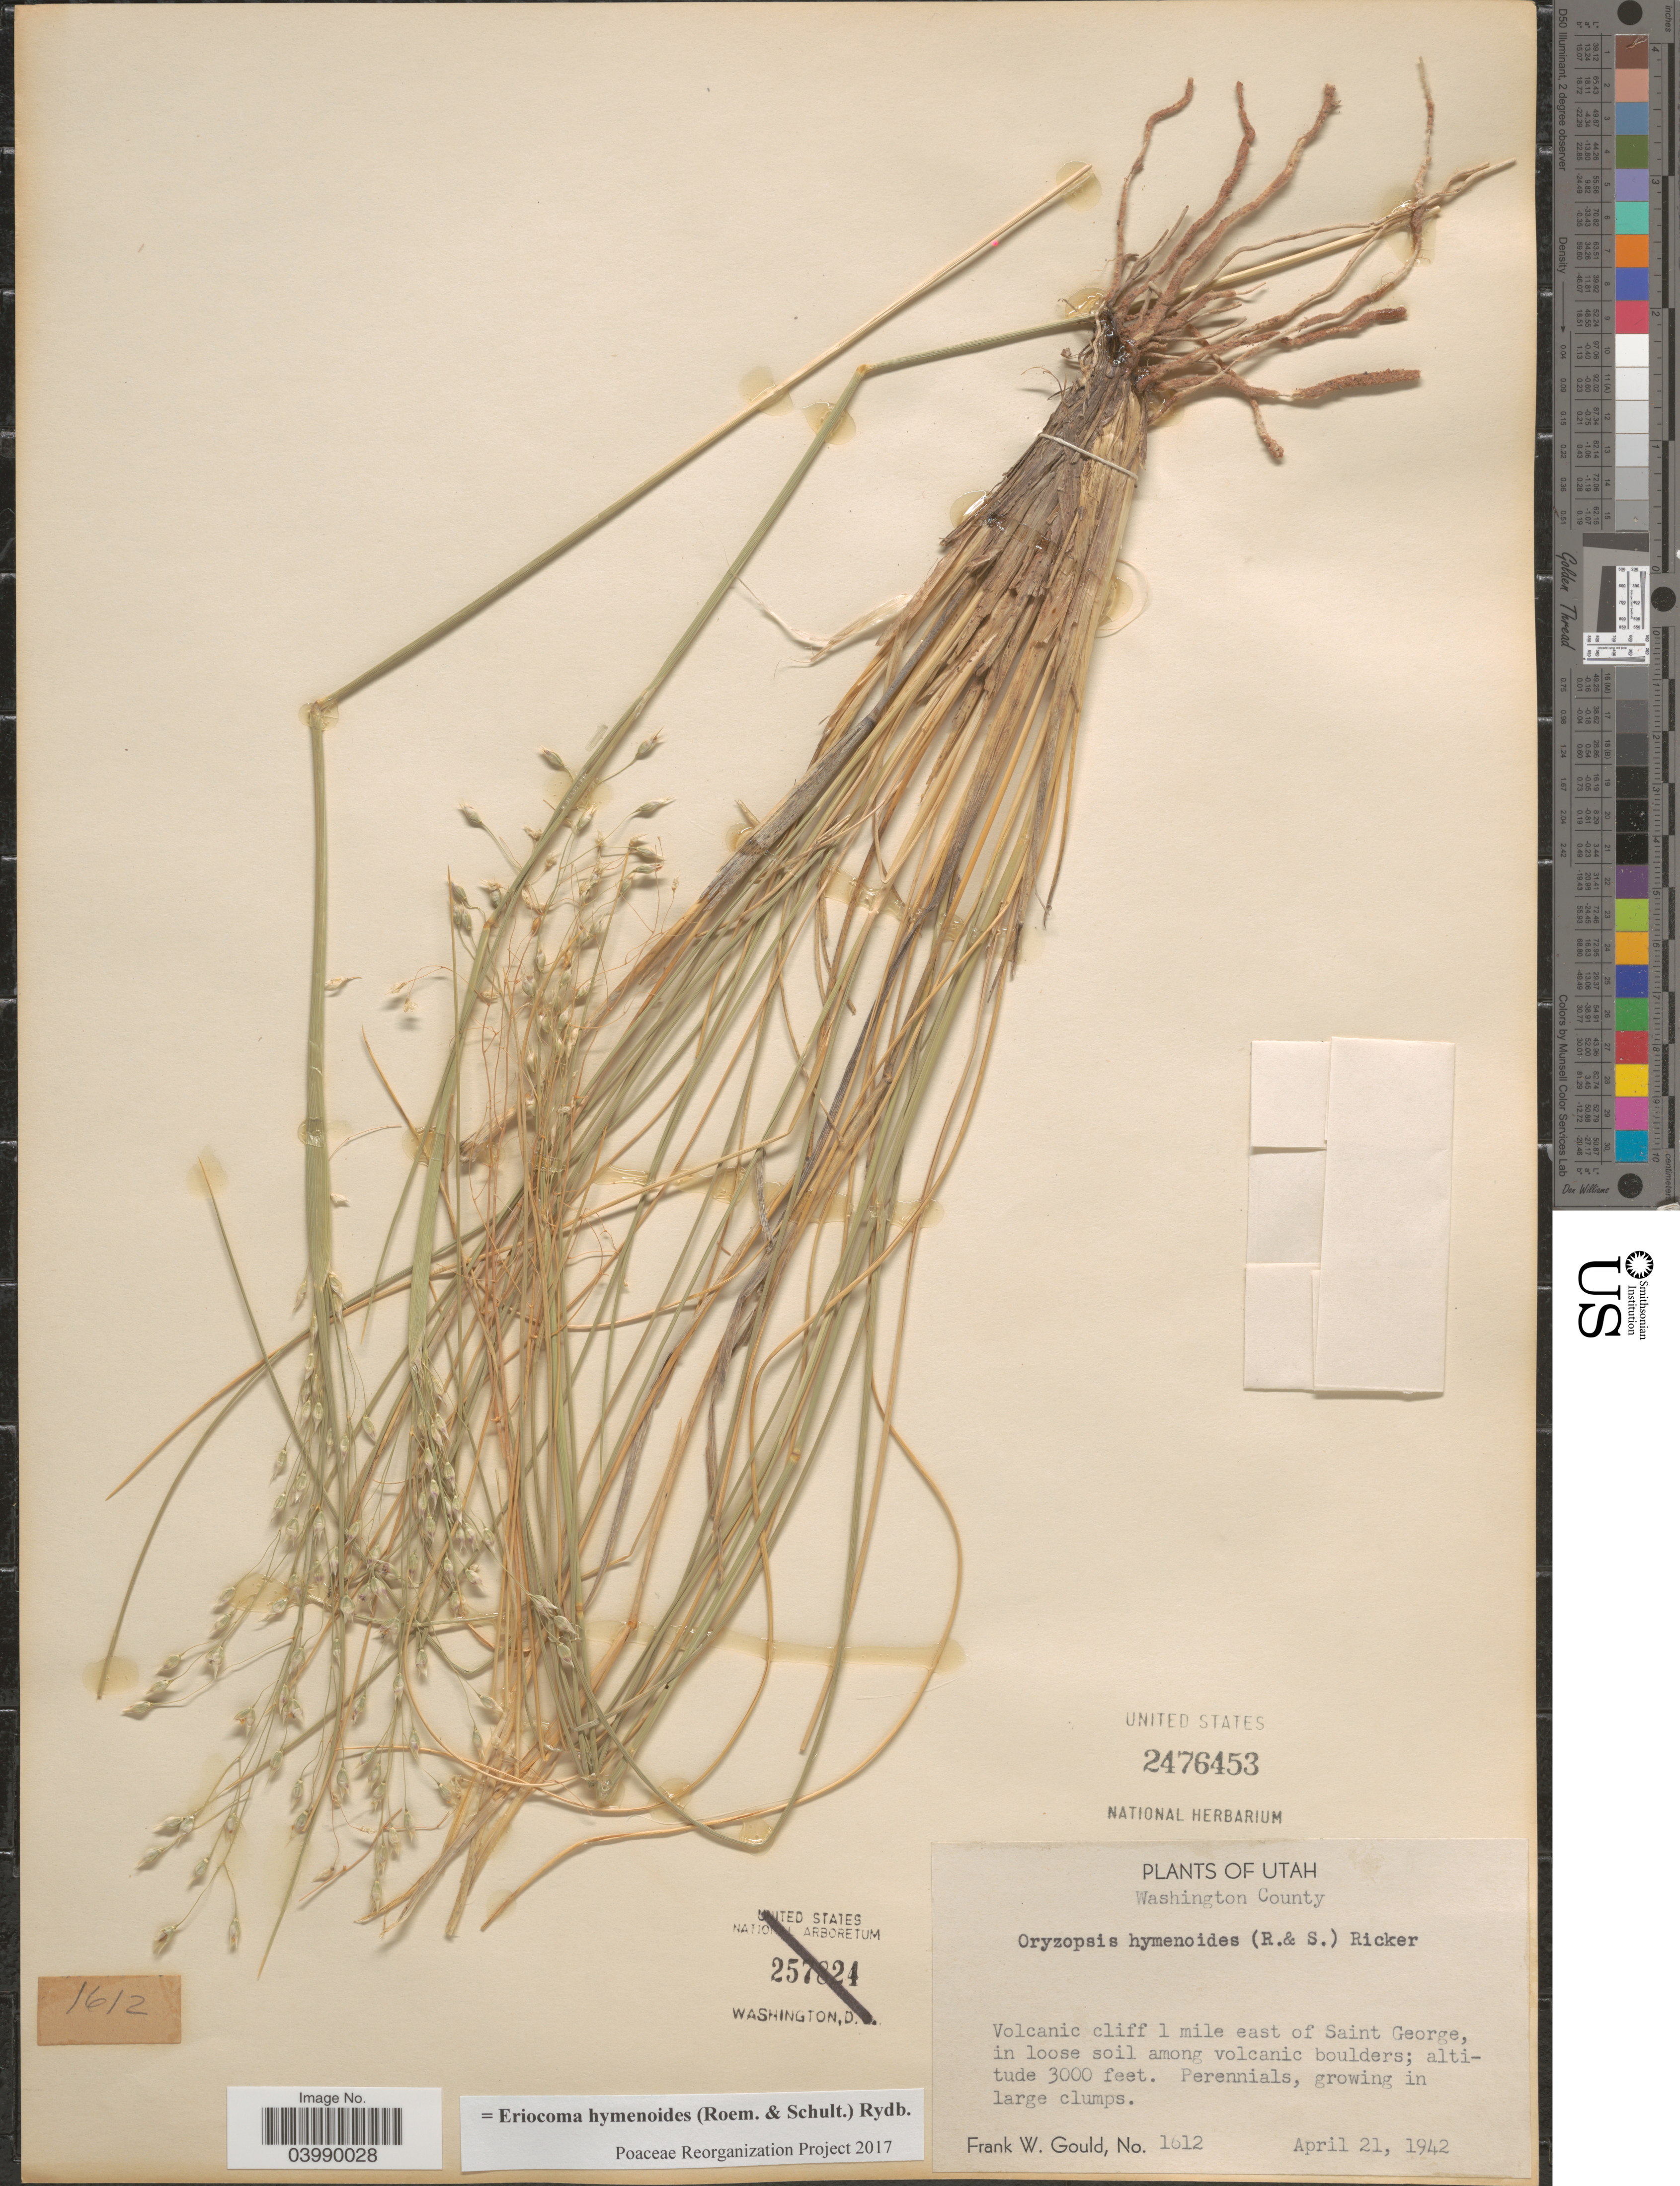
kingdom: Plantae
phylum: Tracheophyta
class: Liliopsida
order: Poales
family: Poaceae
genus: Eriocoma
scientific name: Eriocoma hymenoides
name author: (Roem. & Schult.) Rydb.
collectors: F. W. Gould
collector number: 1612*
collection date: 1942-04-21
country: United States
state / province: Utah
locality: Washington County. Volcanic cliff 1 mile east of Saint George.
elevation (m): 914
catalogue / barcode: US 2476453